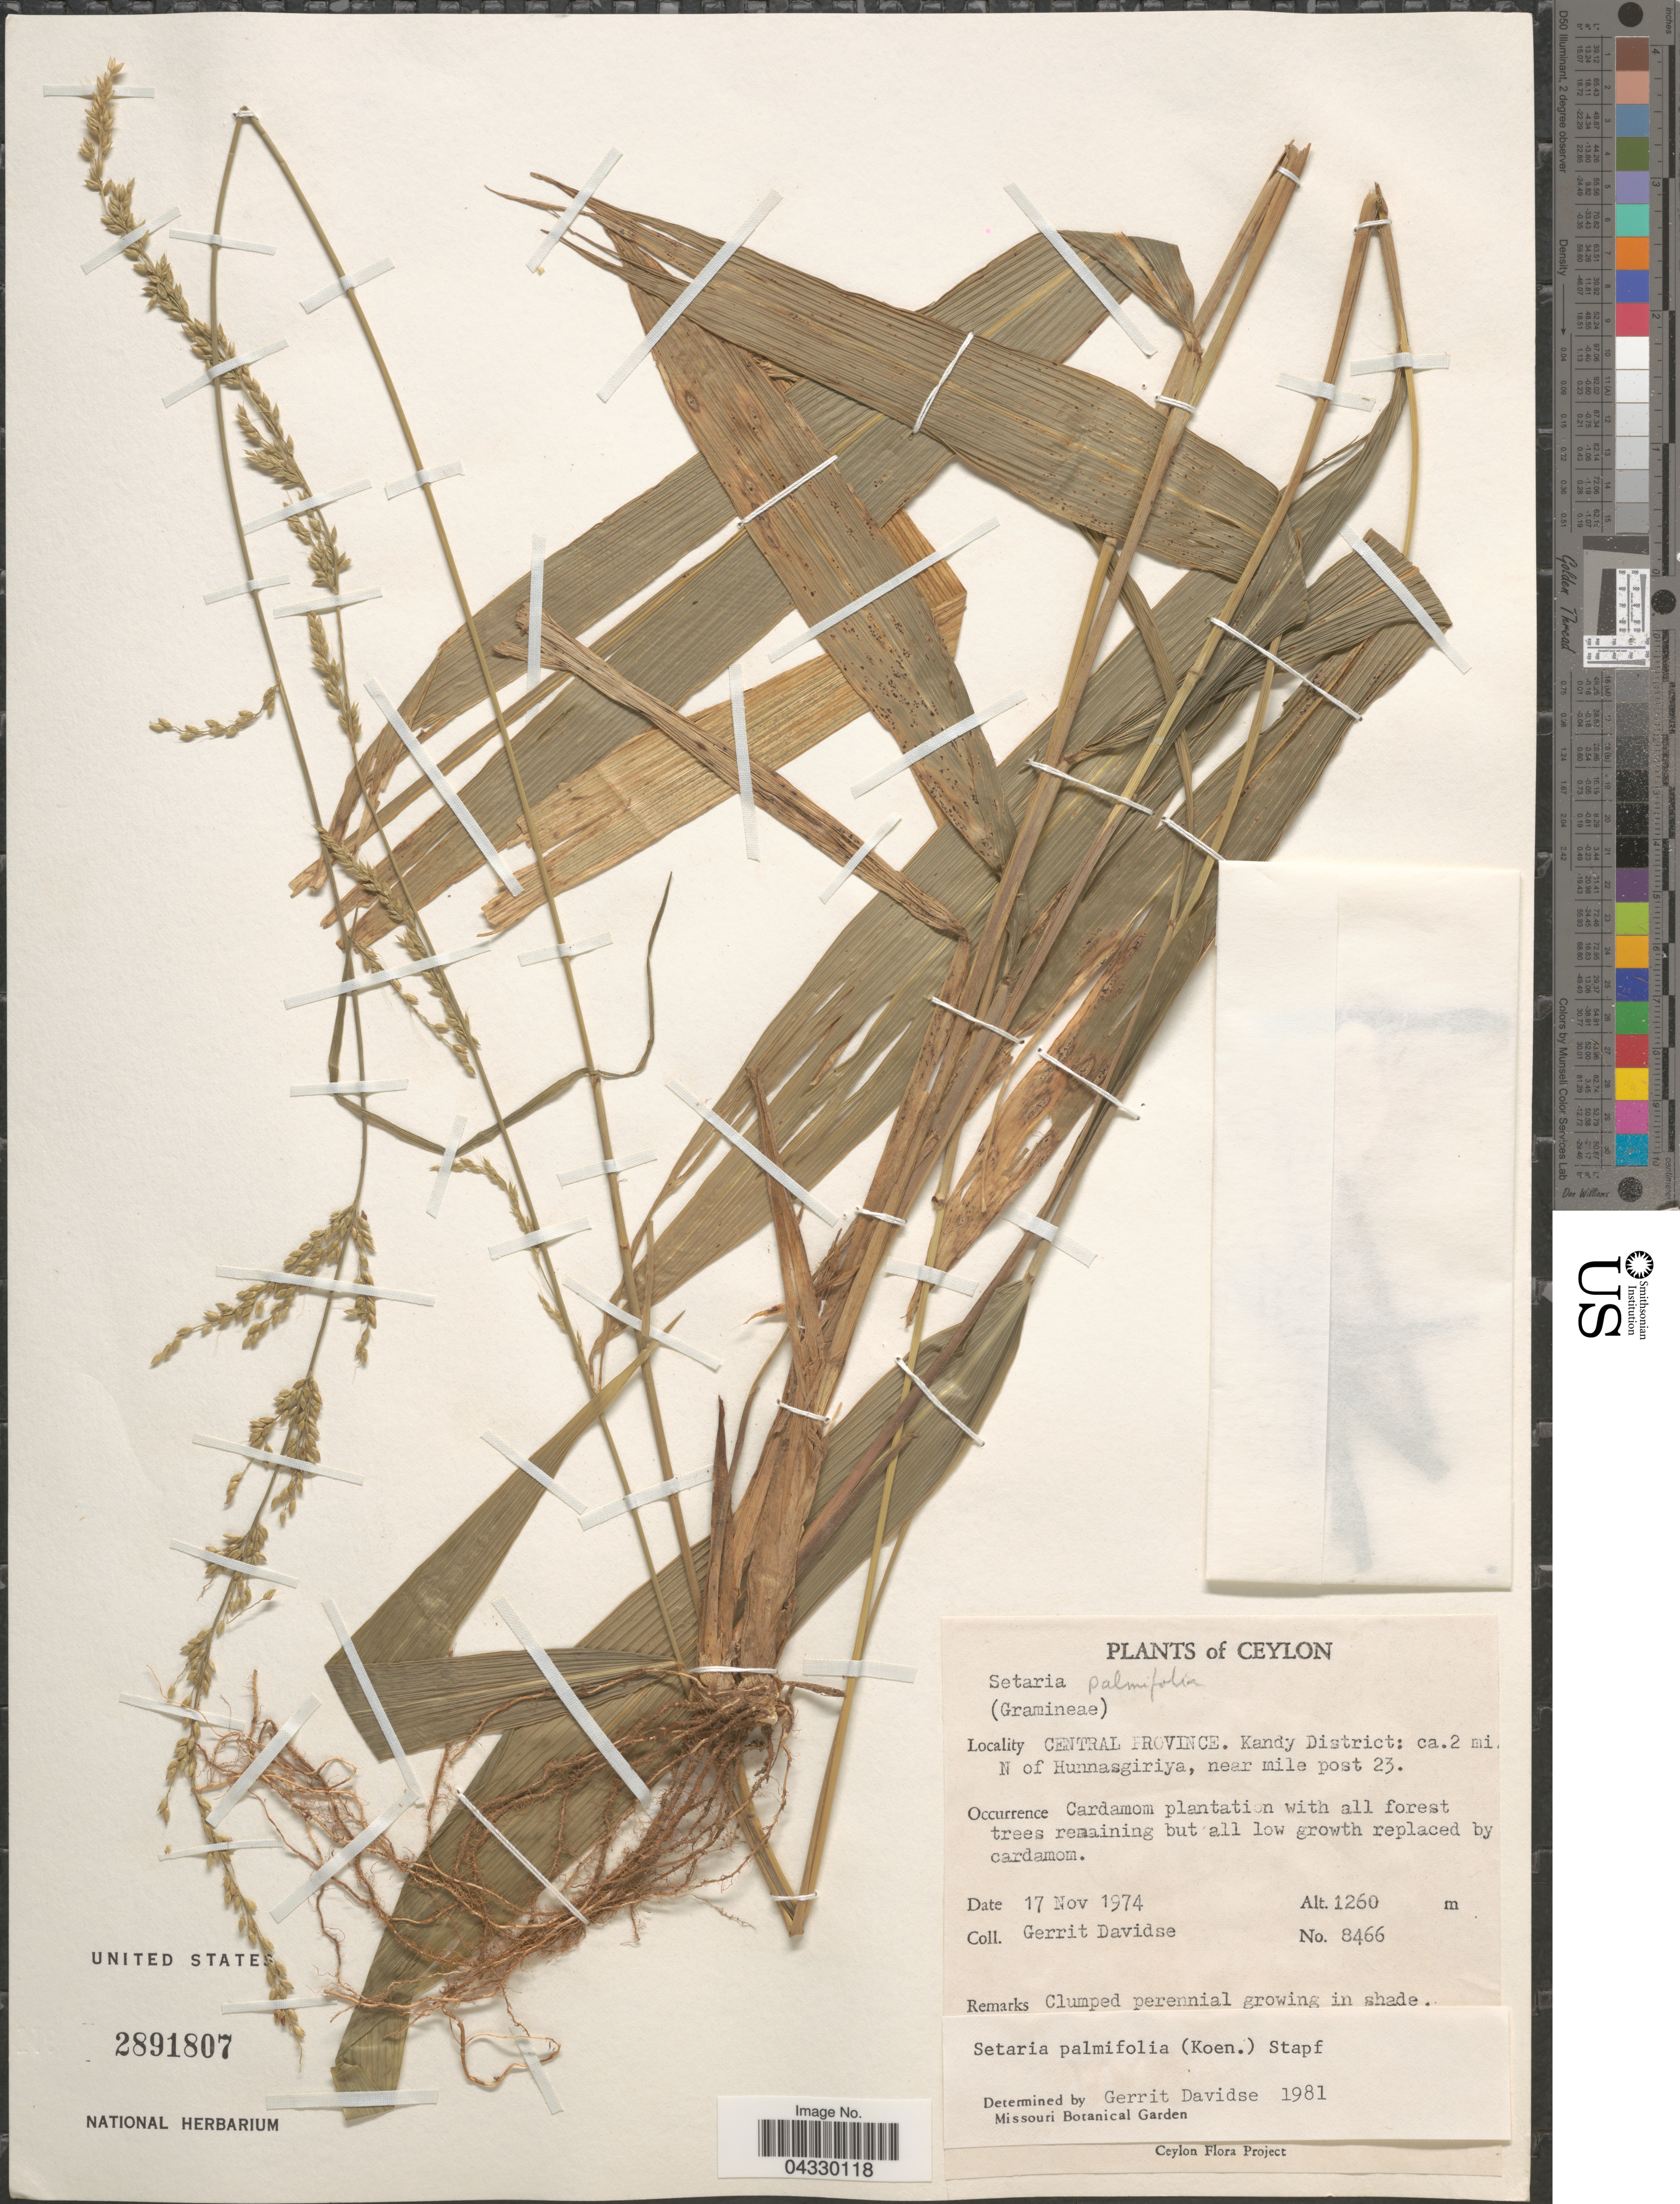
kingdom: Plantae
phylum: Tracheophyta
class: Liliopsida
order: Poales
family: Poaceae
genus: Setaria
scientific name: Setaria palmifolia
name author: (J. Koenig) Stapf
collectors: G. Davidse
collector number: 8466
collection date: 1974-11-17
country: Sri Lanka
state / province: Central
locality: Ceylon. Kandy District: ca. 2 mi. N of Hunnasgiriya, near mile post 23.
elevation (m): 1260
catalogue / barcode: US 2891807